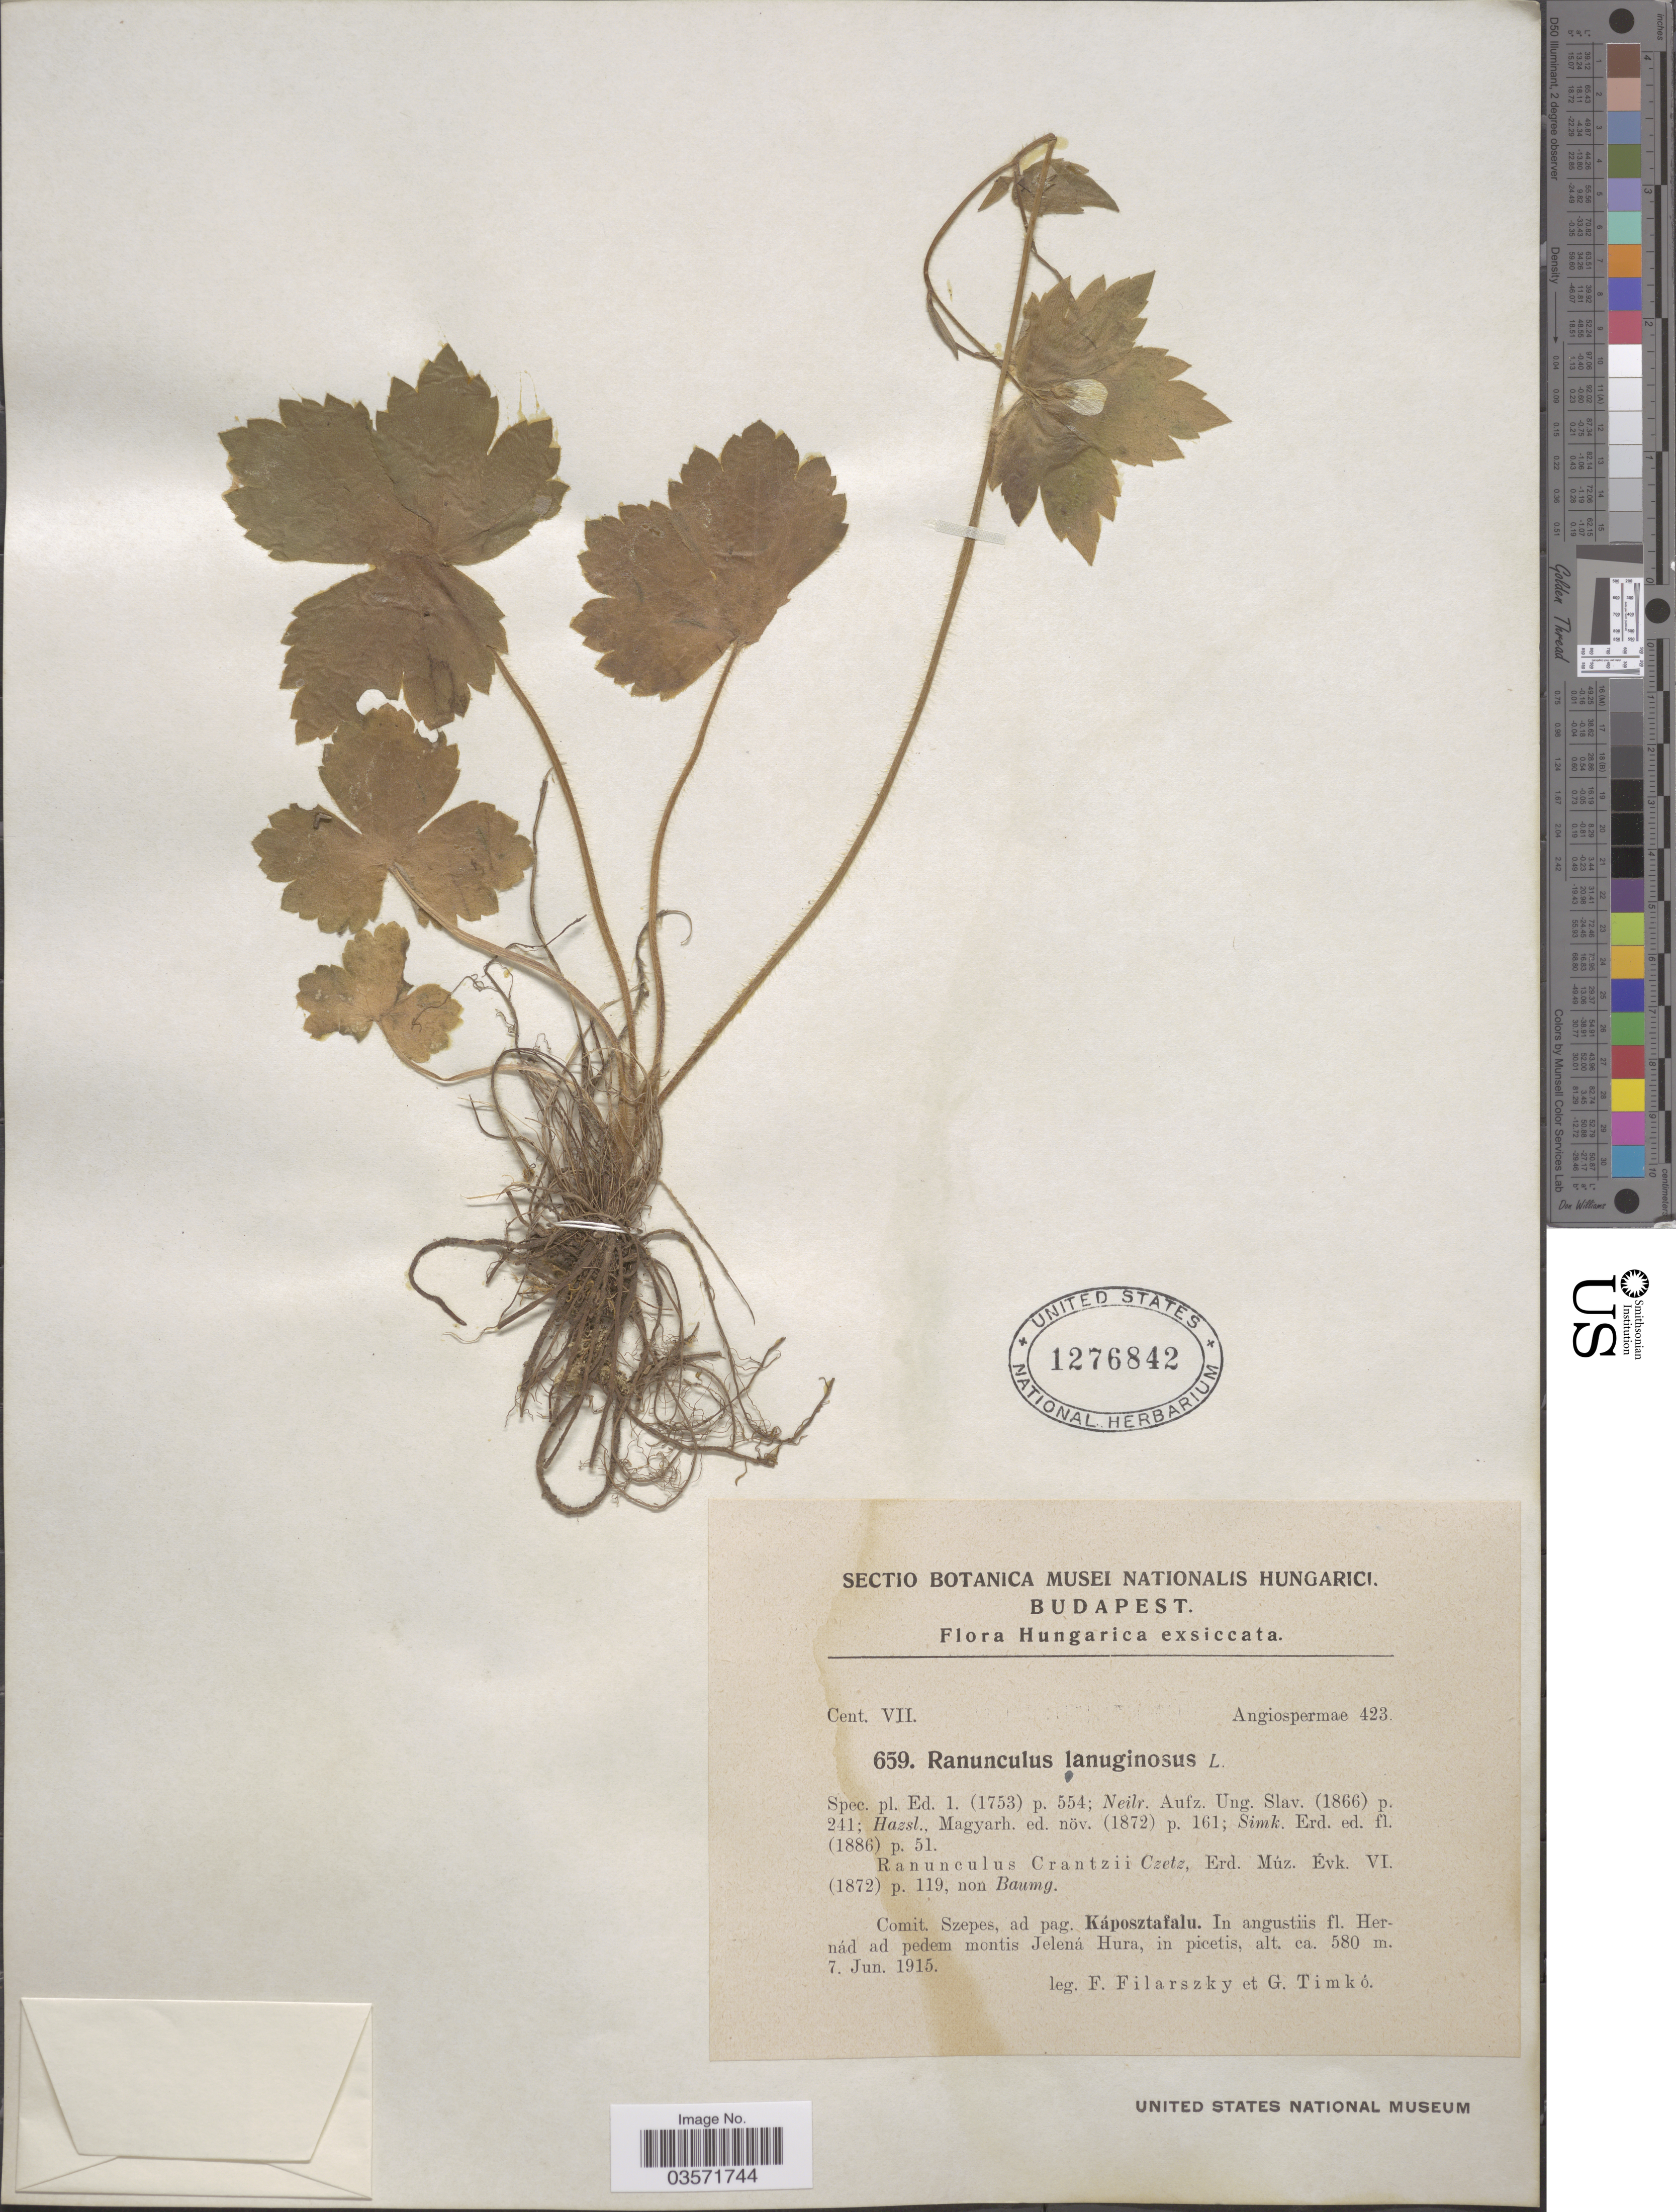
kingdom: Plantae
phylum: Tracheophyta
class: Magnoliopsida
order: Ranunculales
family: Ranunculaceae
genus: Ranunculus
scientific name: Ranunculus lanuginosus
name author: L.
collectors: F. Filarszky & G. Timko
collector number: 659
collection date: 1915-06-07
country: Hungary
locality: Comit. Szepes, ad pag. Káposztafalu. In agrustiis fl. Hernád ad pedem montis Jelená Hura, in picetis.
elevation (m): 580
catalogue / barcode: US 1276842